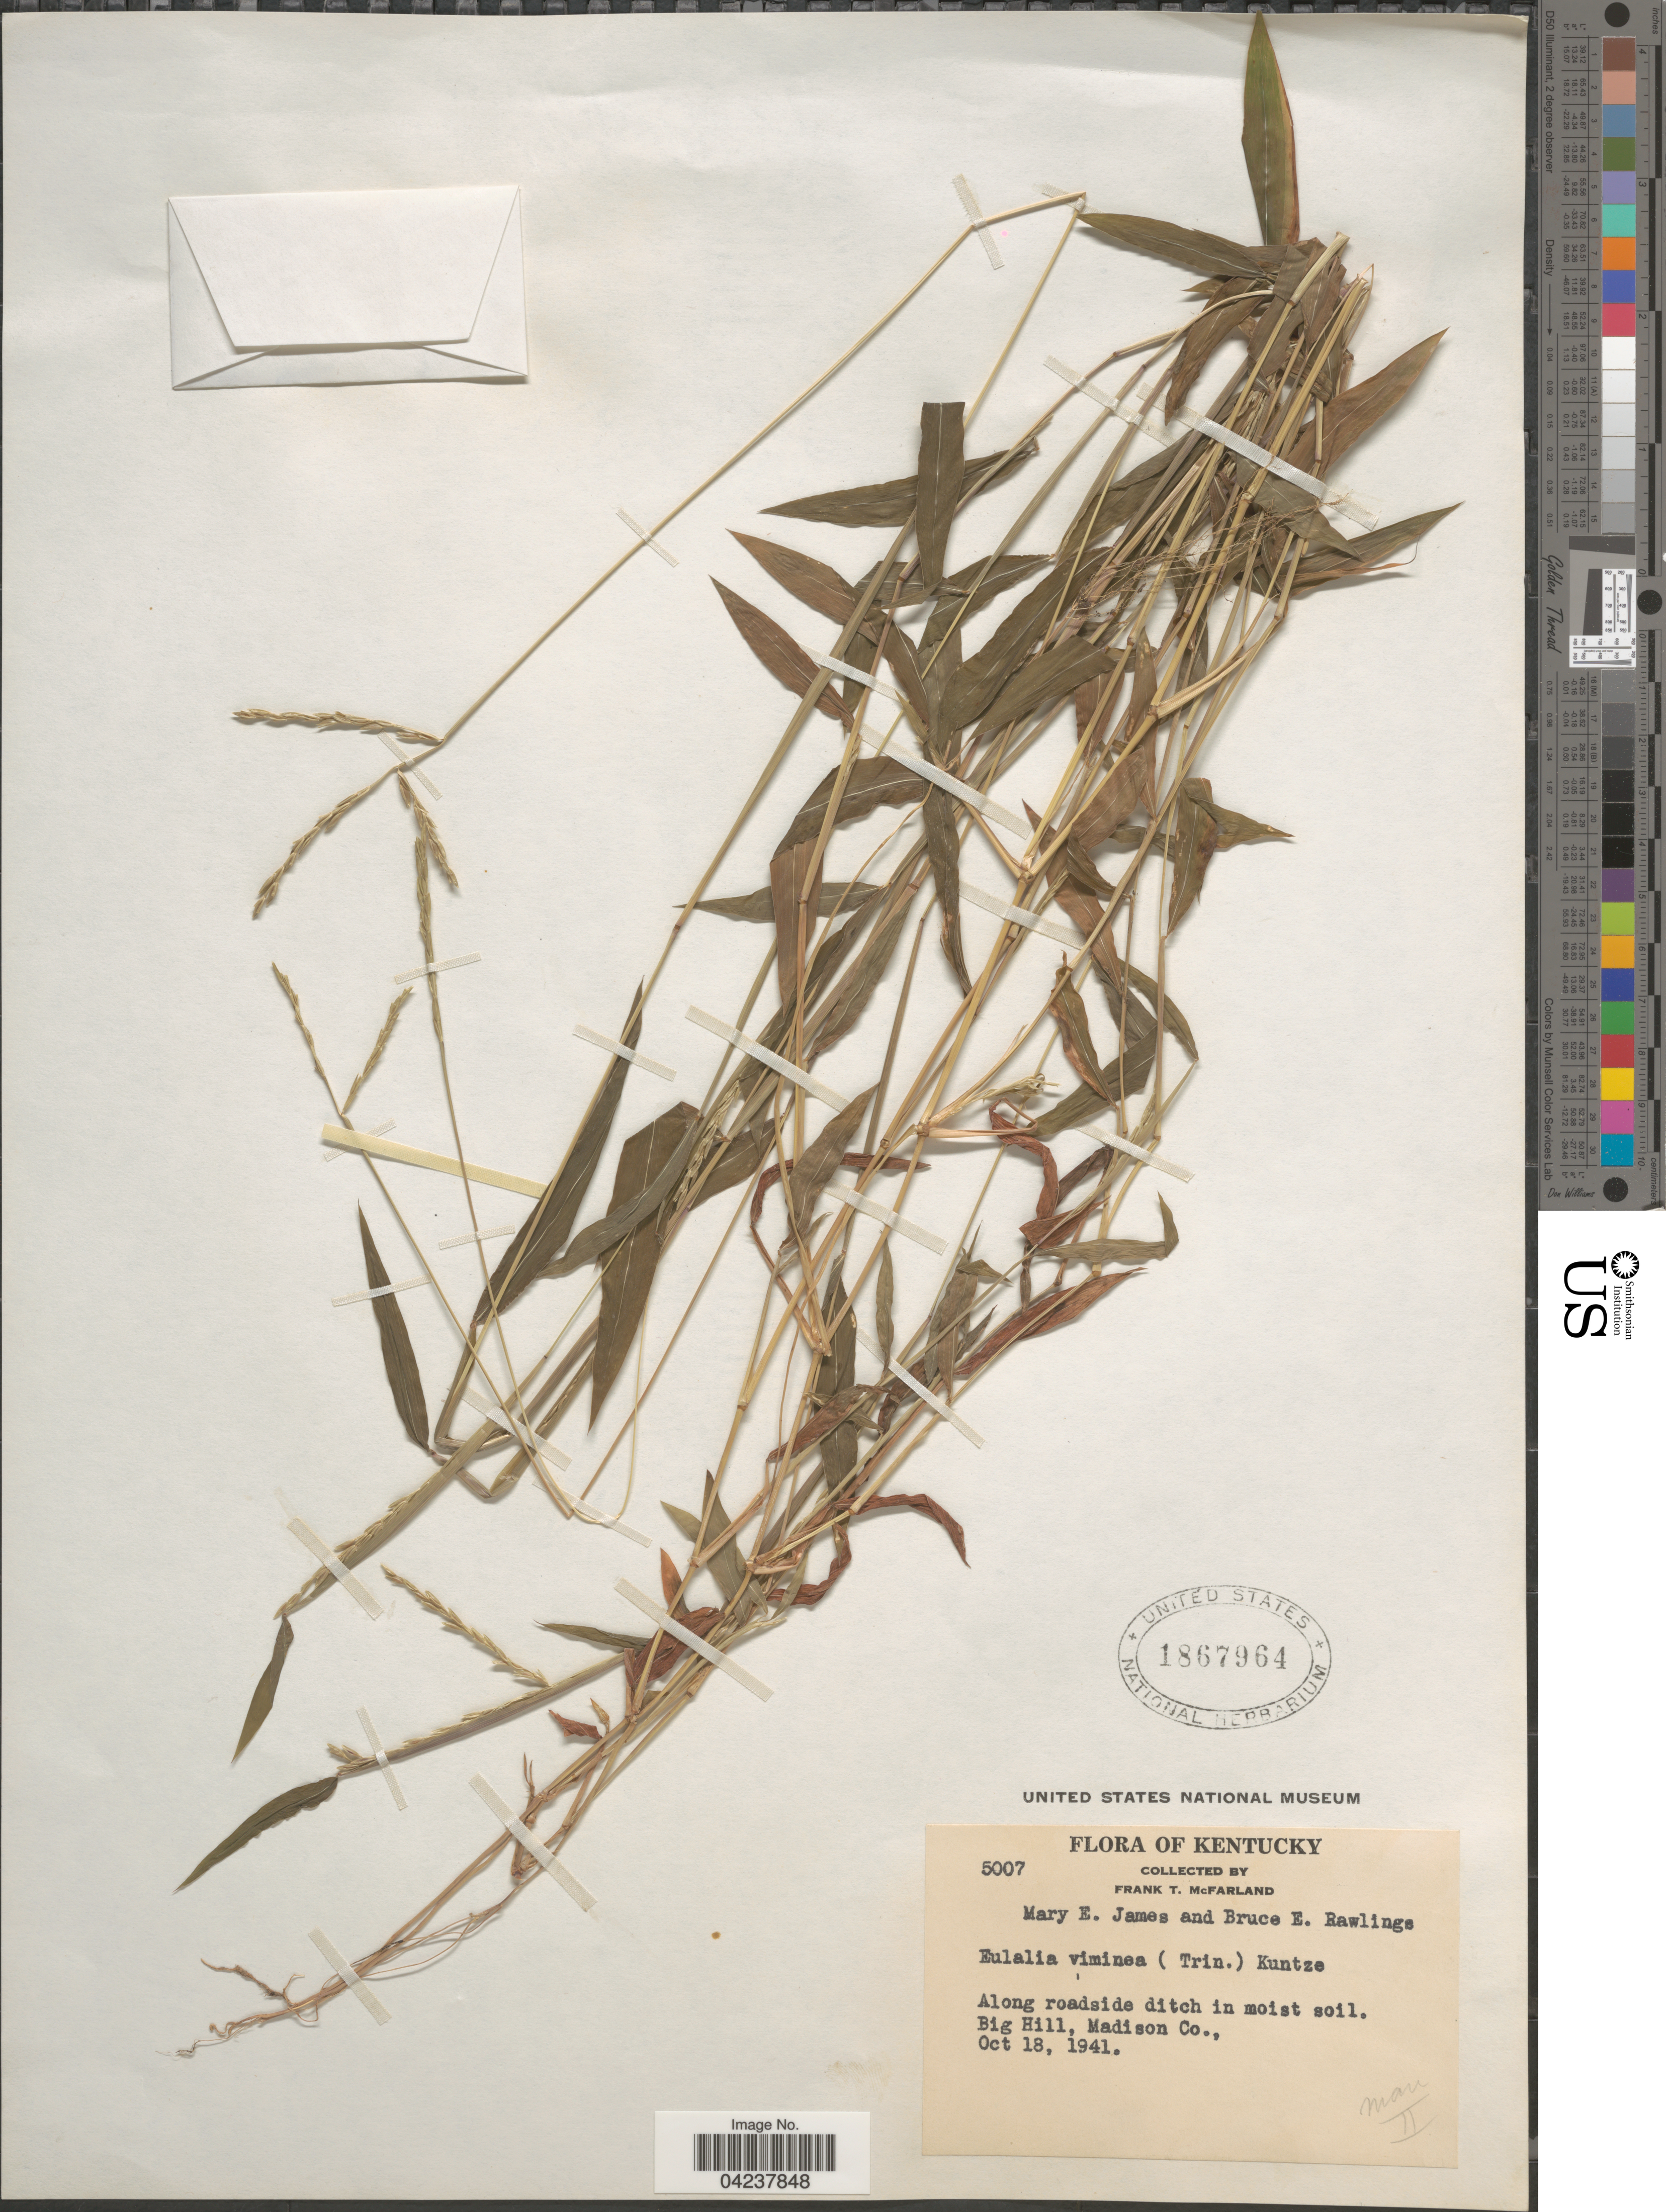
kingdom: Plantae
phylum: Tracheophyta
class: Liliopsida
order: Poales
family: Poaceae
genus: Microstegium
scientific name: Microstegium vimineum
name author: (Trin.) A. Camus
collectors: F. McFarland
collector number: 5007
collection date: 1941-10-18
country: United States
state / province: Kentucky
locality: Along roadside ditch in moist soil. Big Hill, Madison Co.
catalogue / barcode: US 1867964